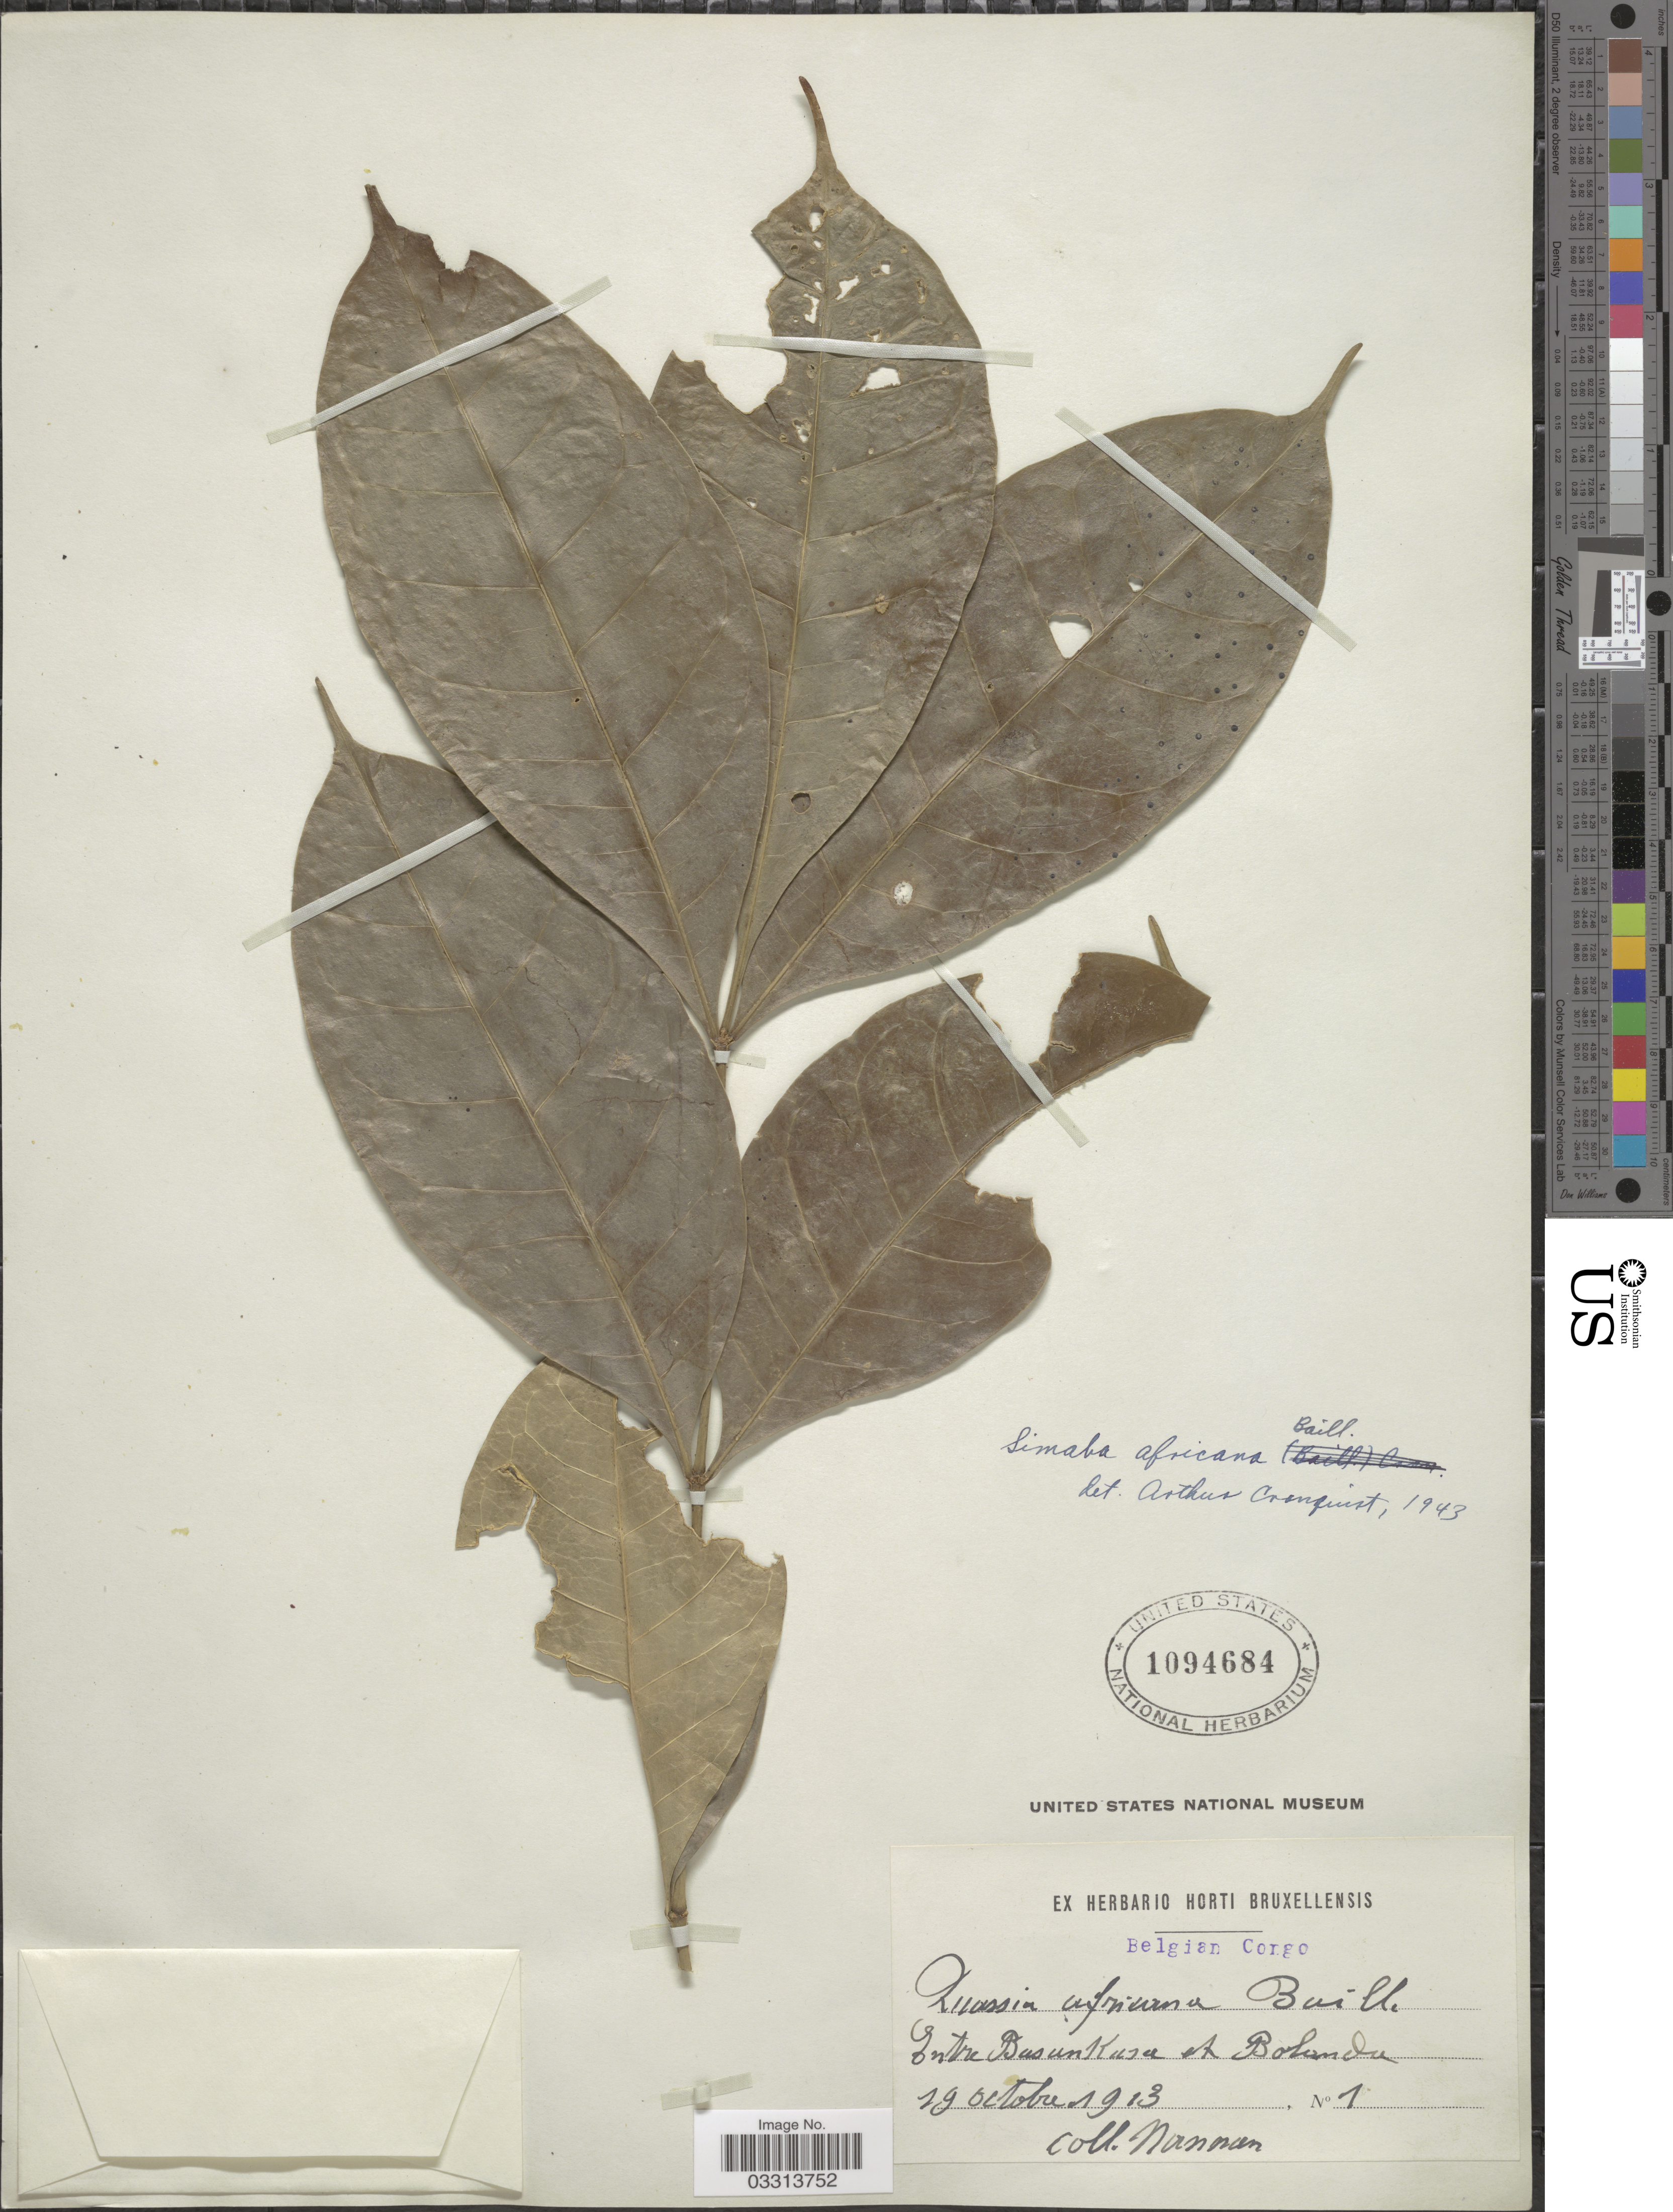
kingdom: Plantae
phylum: Tracheophyta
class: Magnoliopsida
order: Sapindales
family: Simaroubaceae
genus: Simaba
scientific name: Simaba africana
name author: Baill.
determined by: Cronquist, Arthur J.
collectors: Nannan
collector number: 1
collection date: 1913-10-19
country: Congo, Democratic Republic of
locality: Belgian Congo, Entre Basankusu et Bolanda.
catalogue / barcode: US 1094684